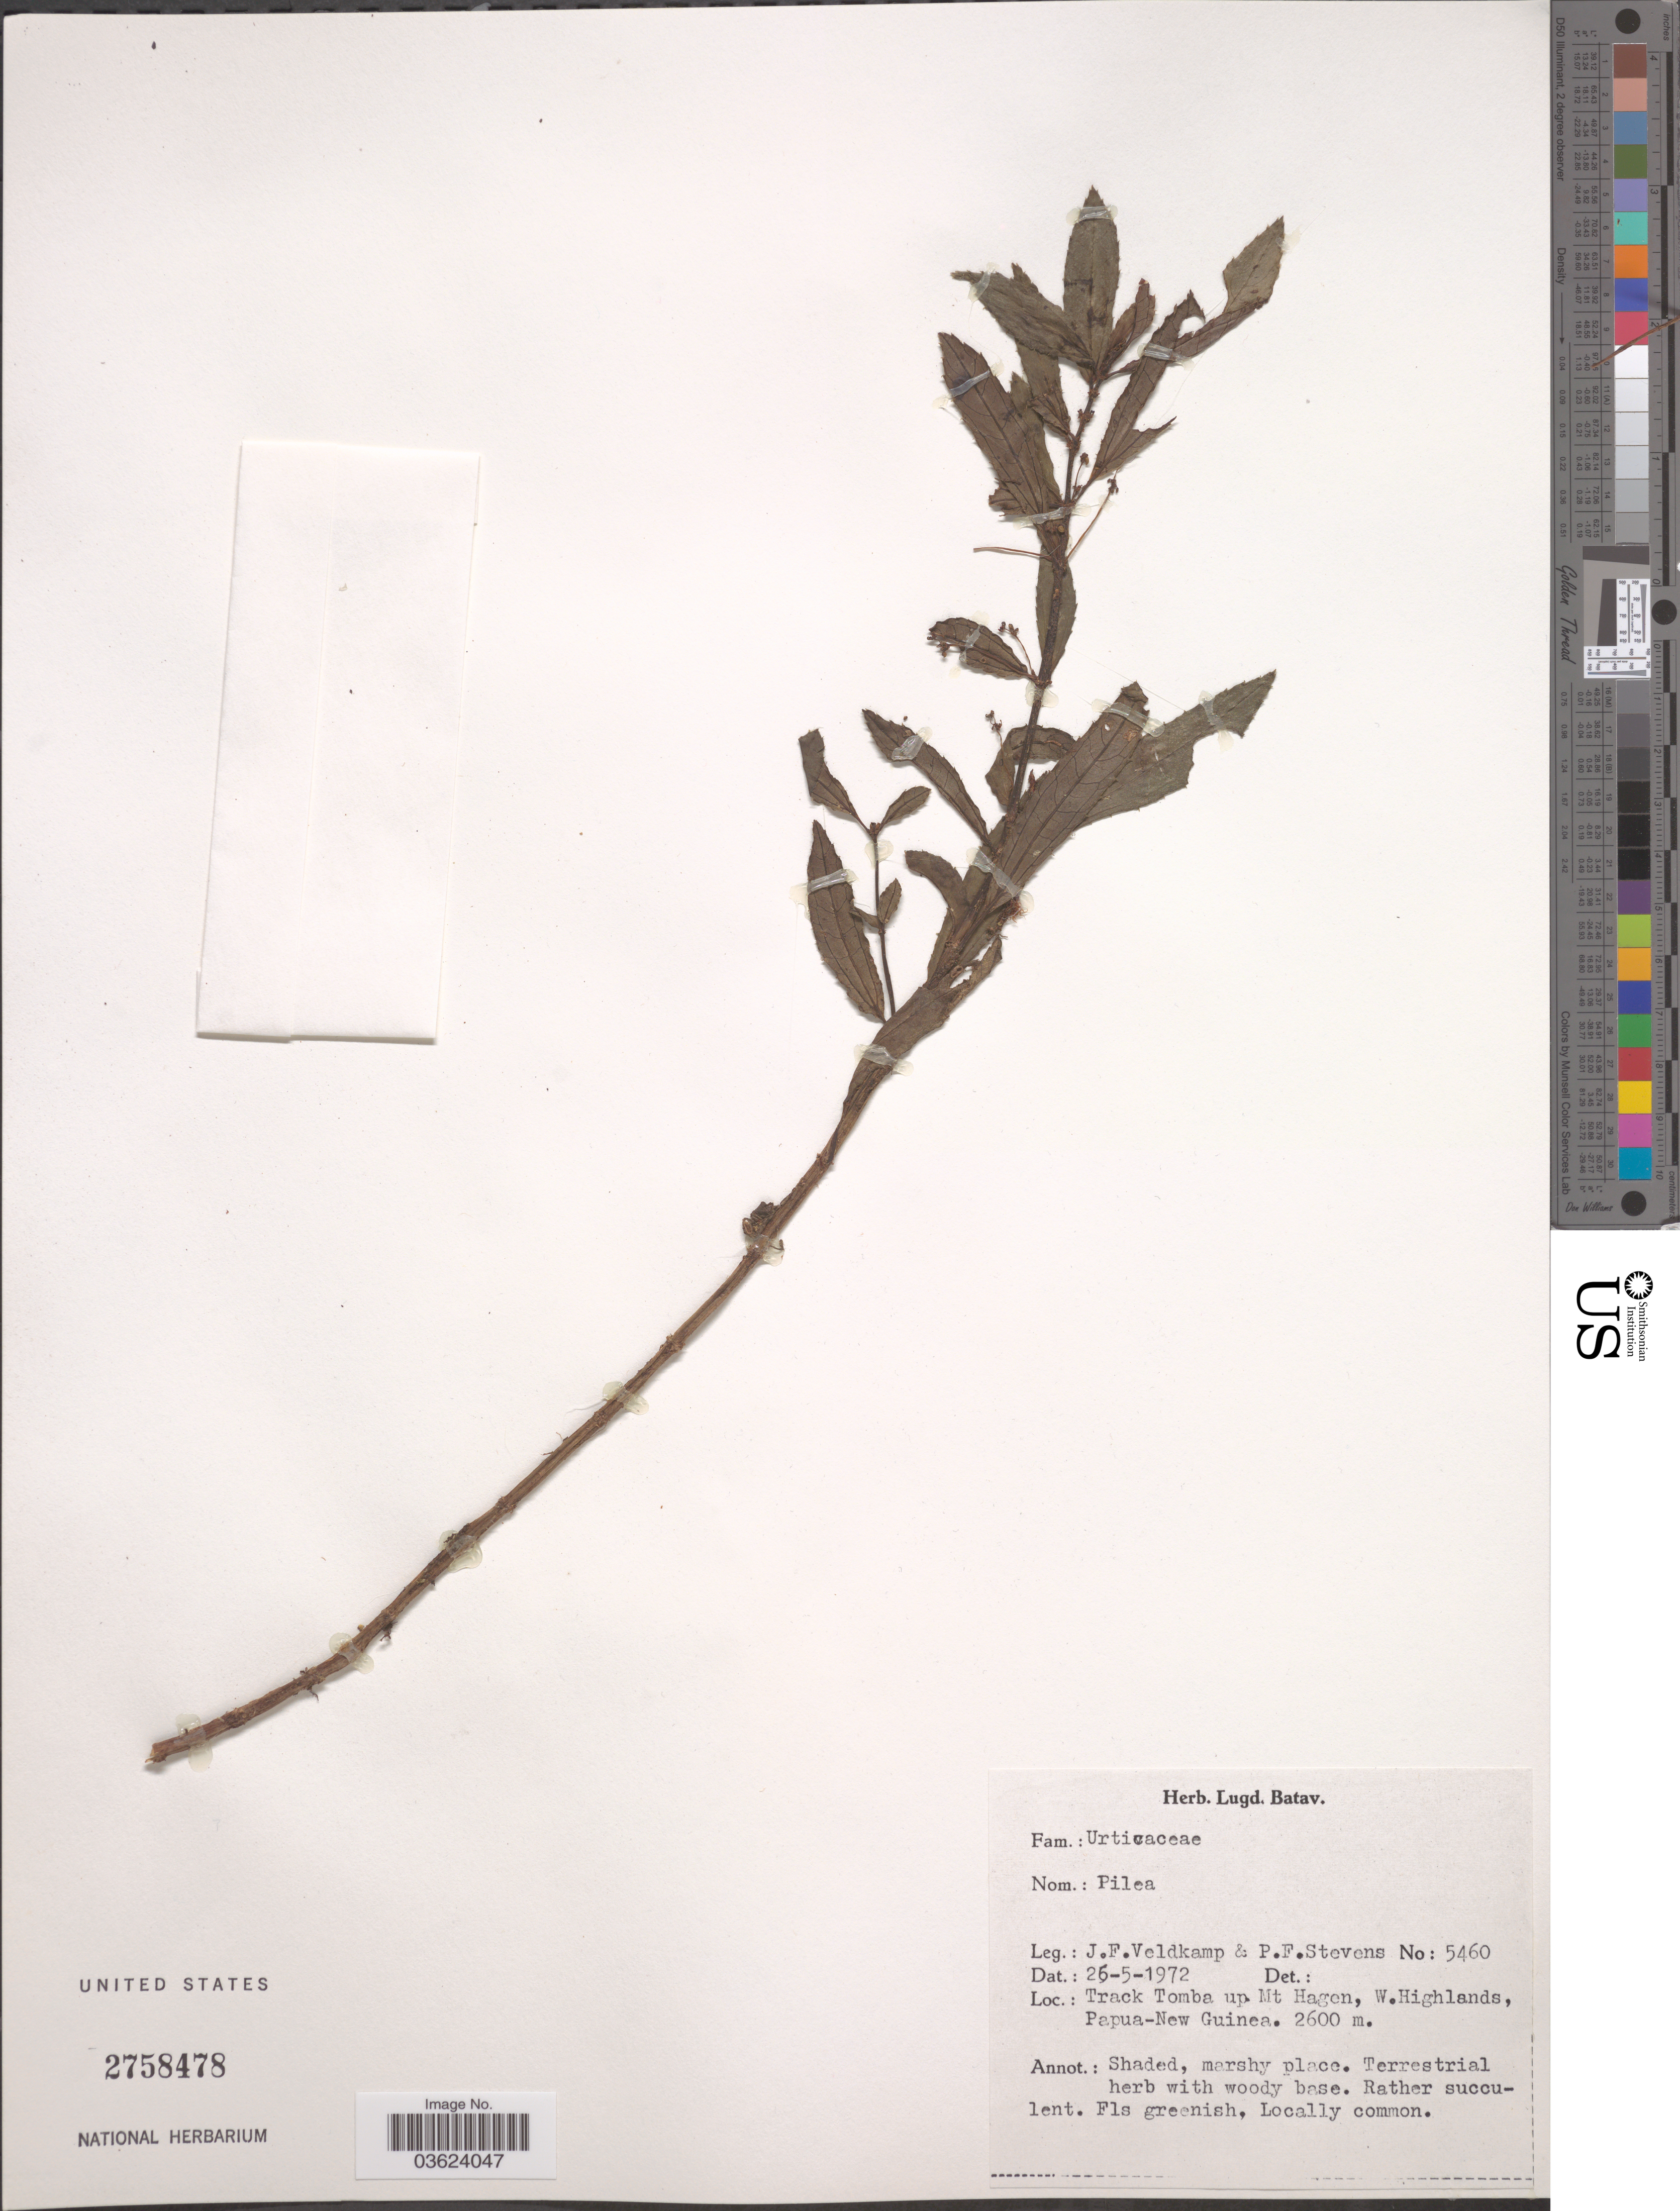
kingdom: Plantae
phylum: Tracheophyta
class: Magnoliopsida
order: Rosales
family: Urticaceae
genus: Pilea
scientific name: Pilea sp.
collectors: J. F. Veldkamp & P. F. Stevens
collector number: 5460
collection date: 1972-05-25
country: Papua New Guinea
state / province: Western Highlands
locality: Track Tomba up Mt Hagen.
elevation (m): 2600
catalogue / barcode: US 2758478